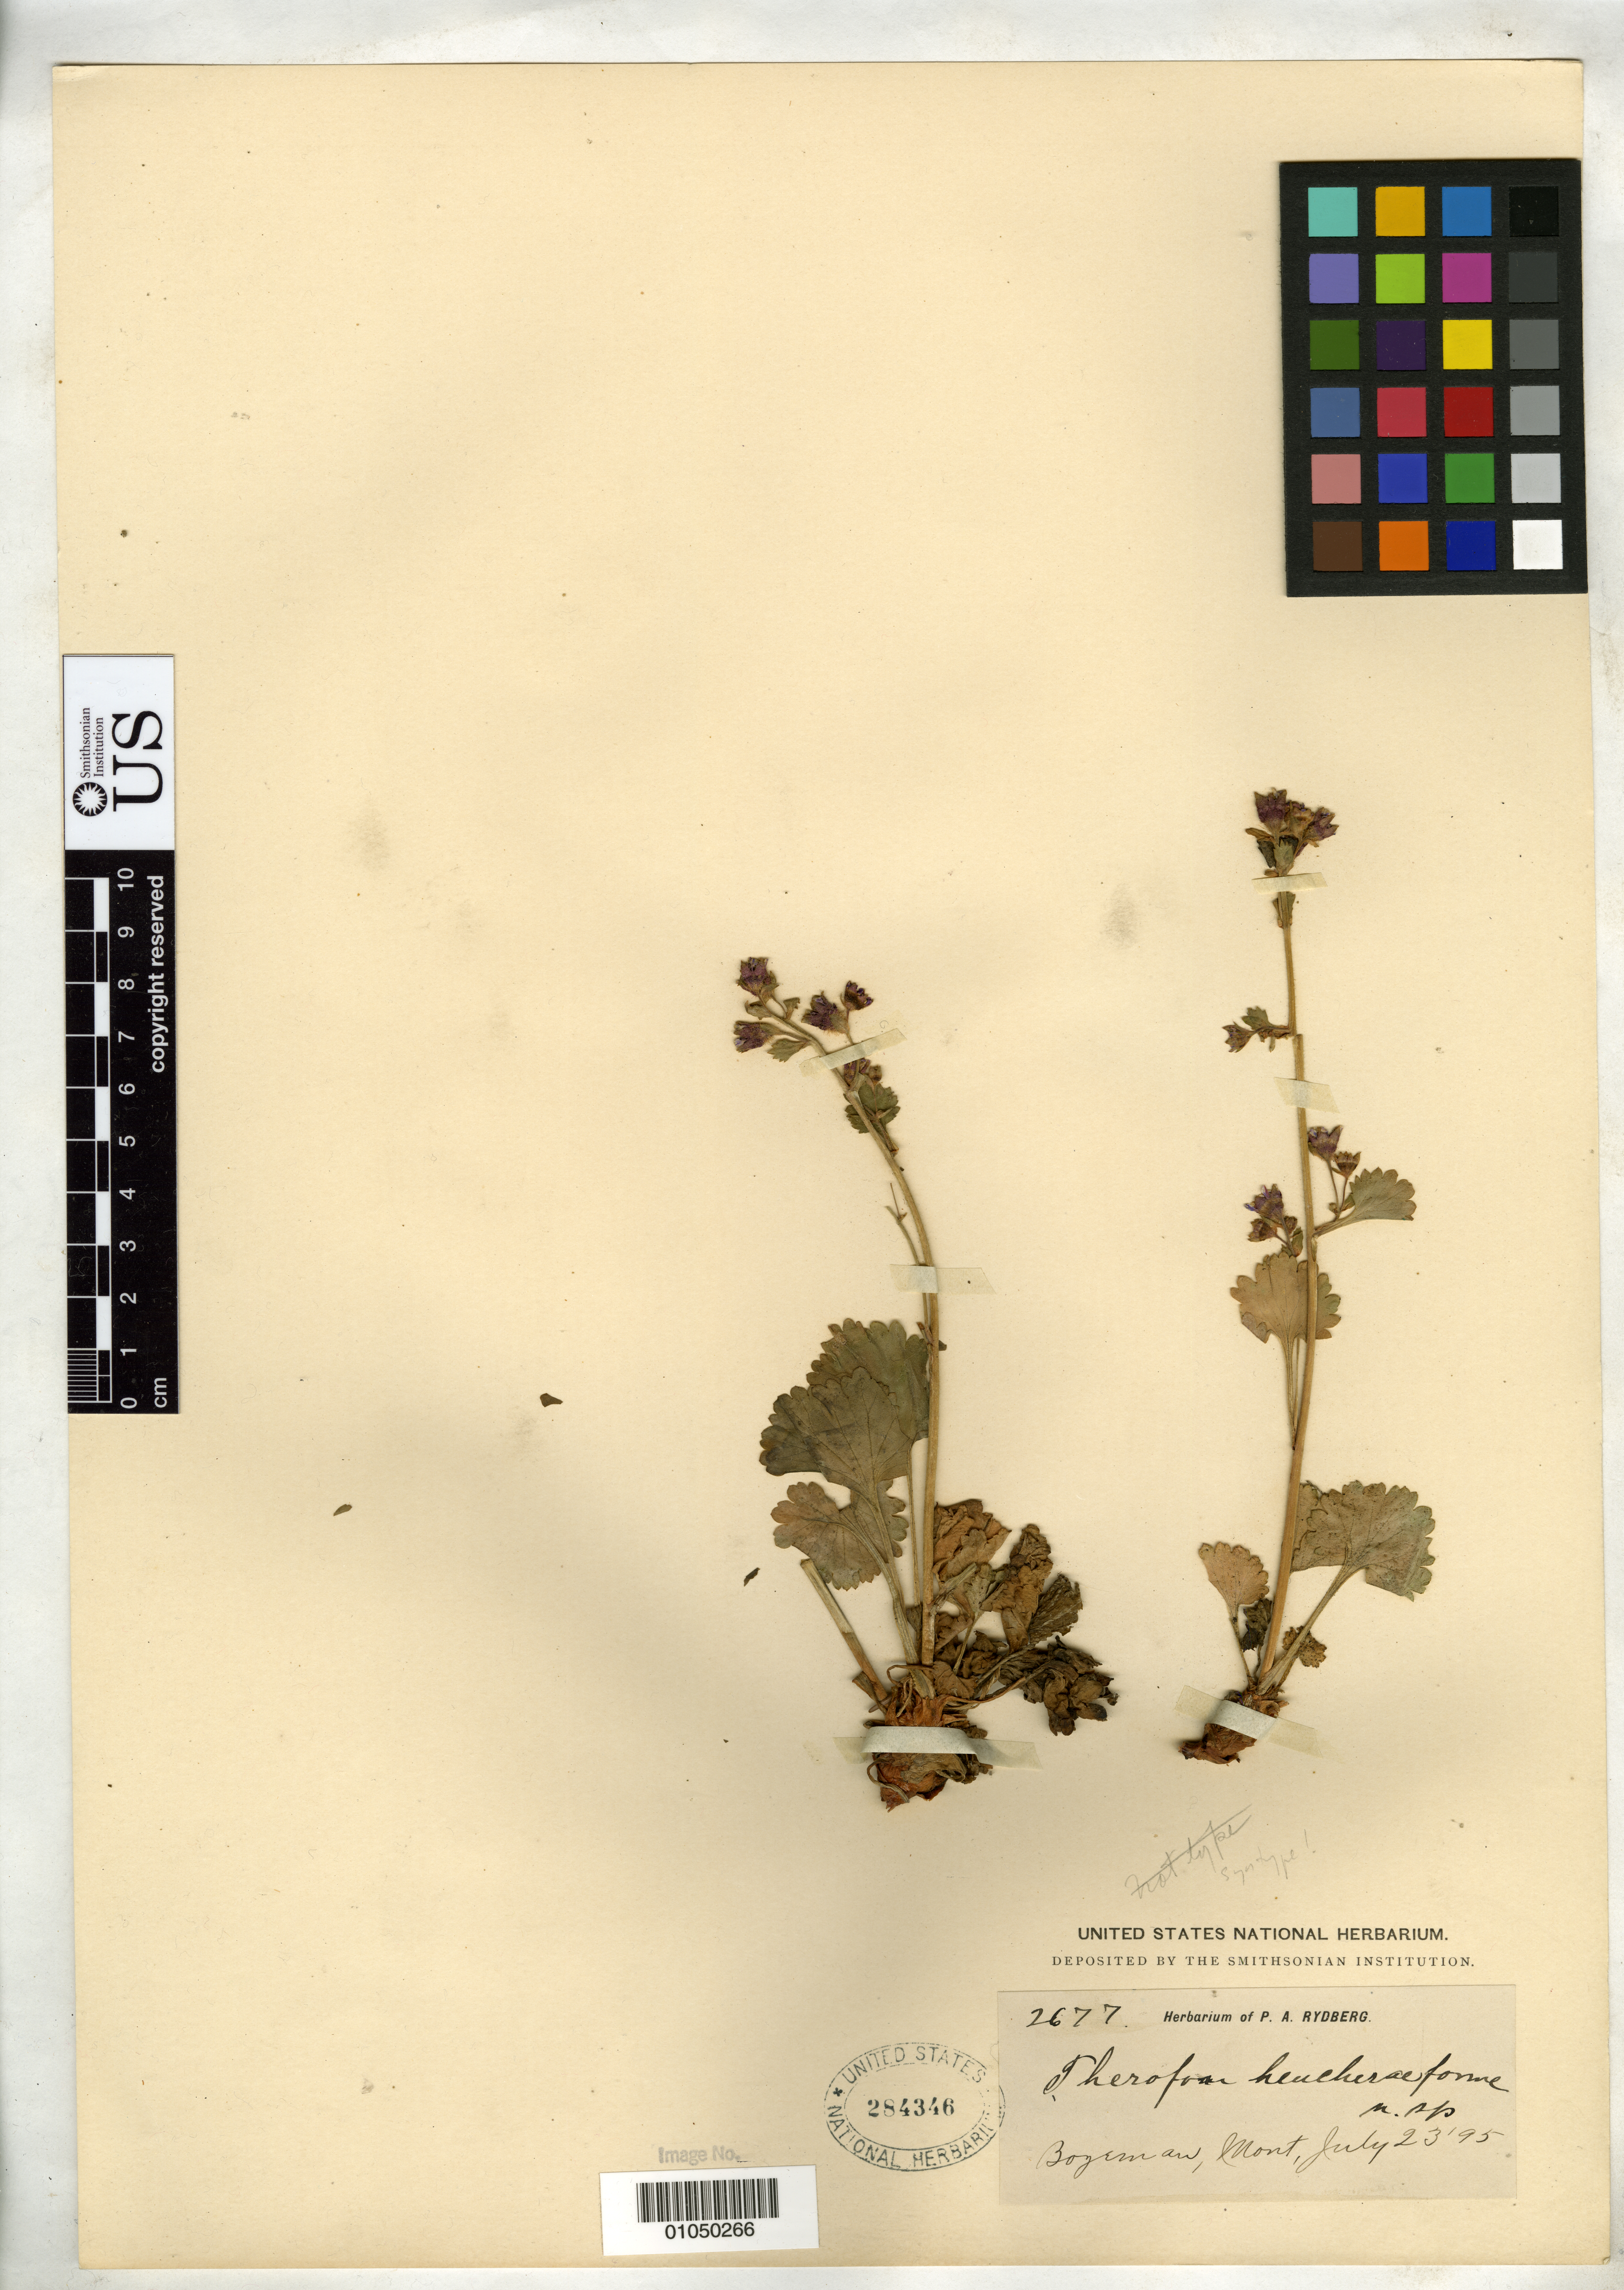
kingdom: Plantae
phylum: Tracheophyta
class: Magnoliopsida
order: Saxifragales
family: Saxifragaceae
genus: Therofon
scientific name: Therofon heucheriforme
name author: Rydb.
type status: Syntype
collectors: P. A. Rydberg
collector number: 2677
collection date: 1895-07-23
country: United States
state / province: Montana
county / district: Gallatin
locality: Bozeman. [Protologue, "Bozeman Cañon"]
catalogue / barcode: US 284346